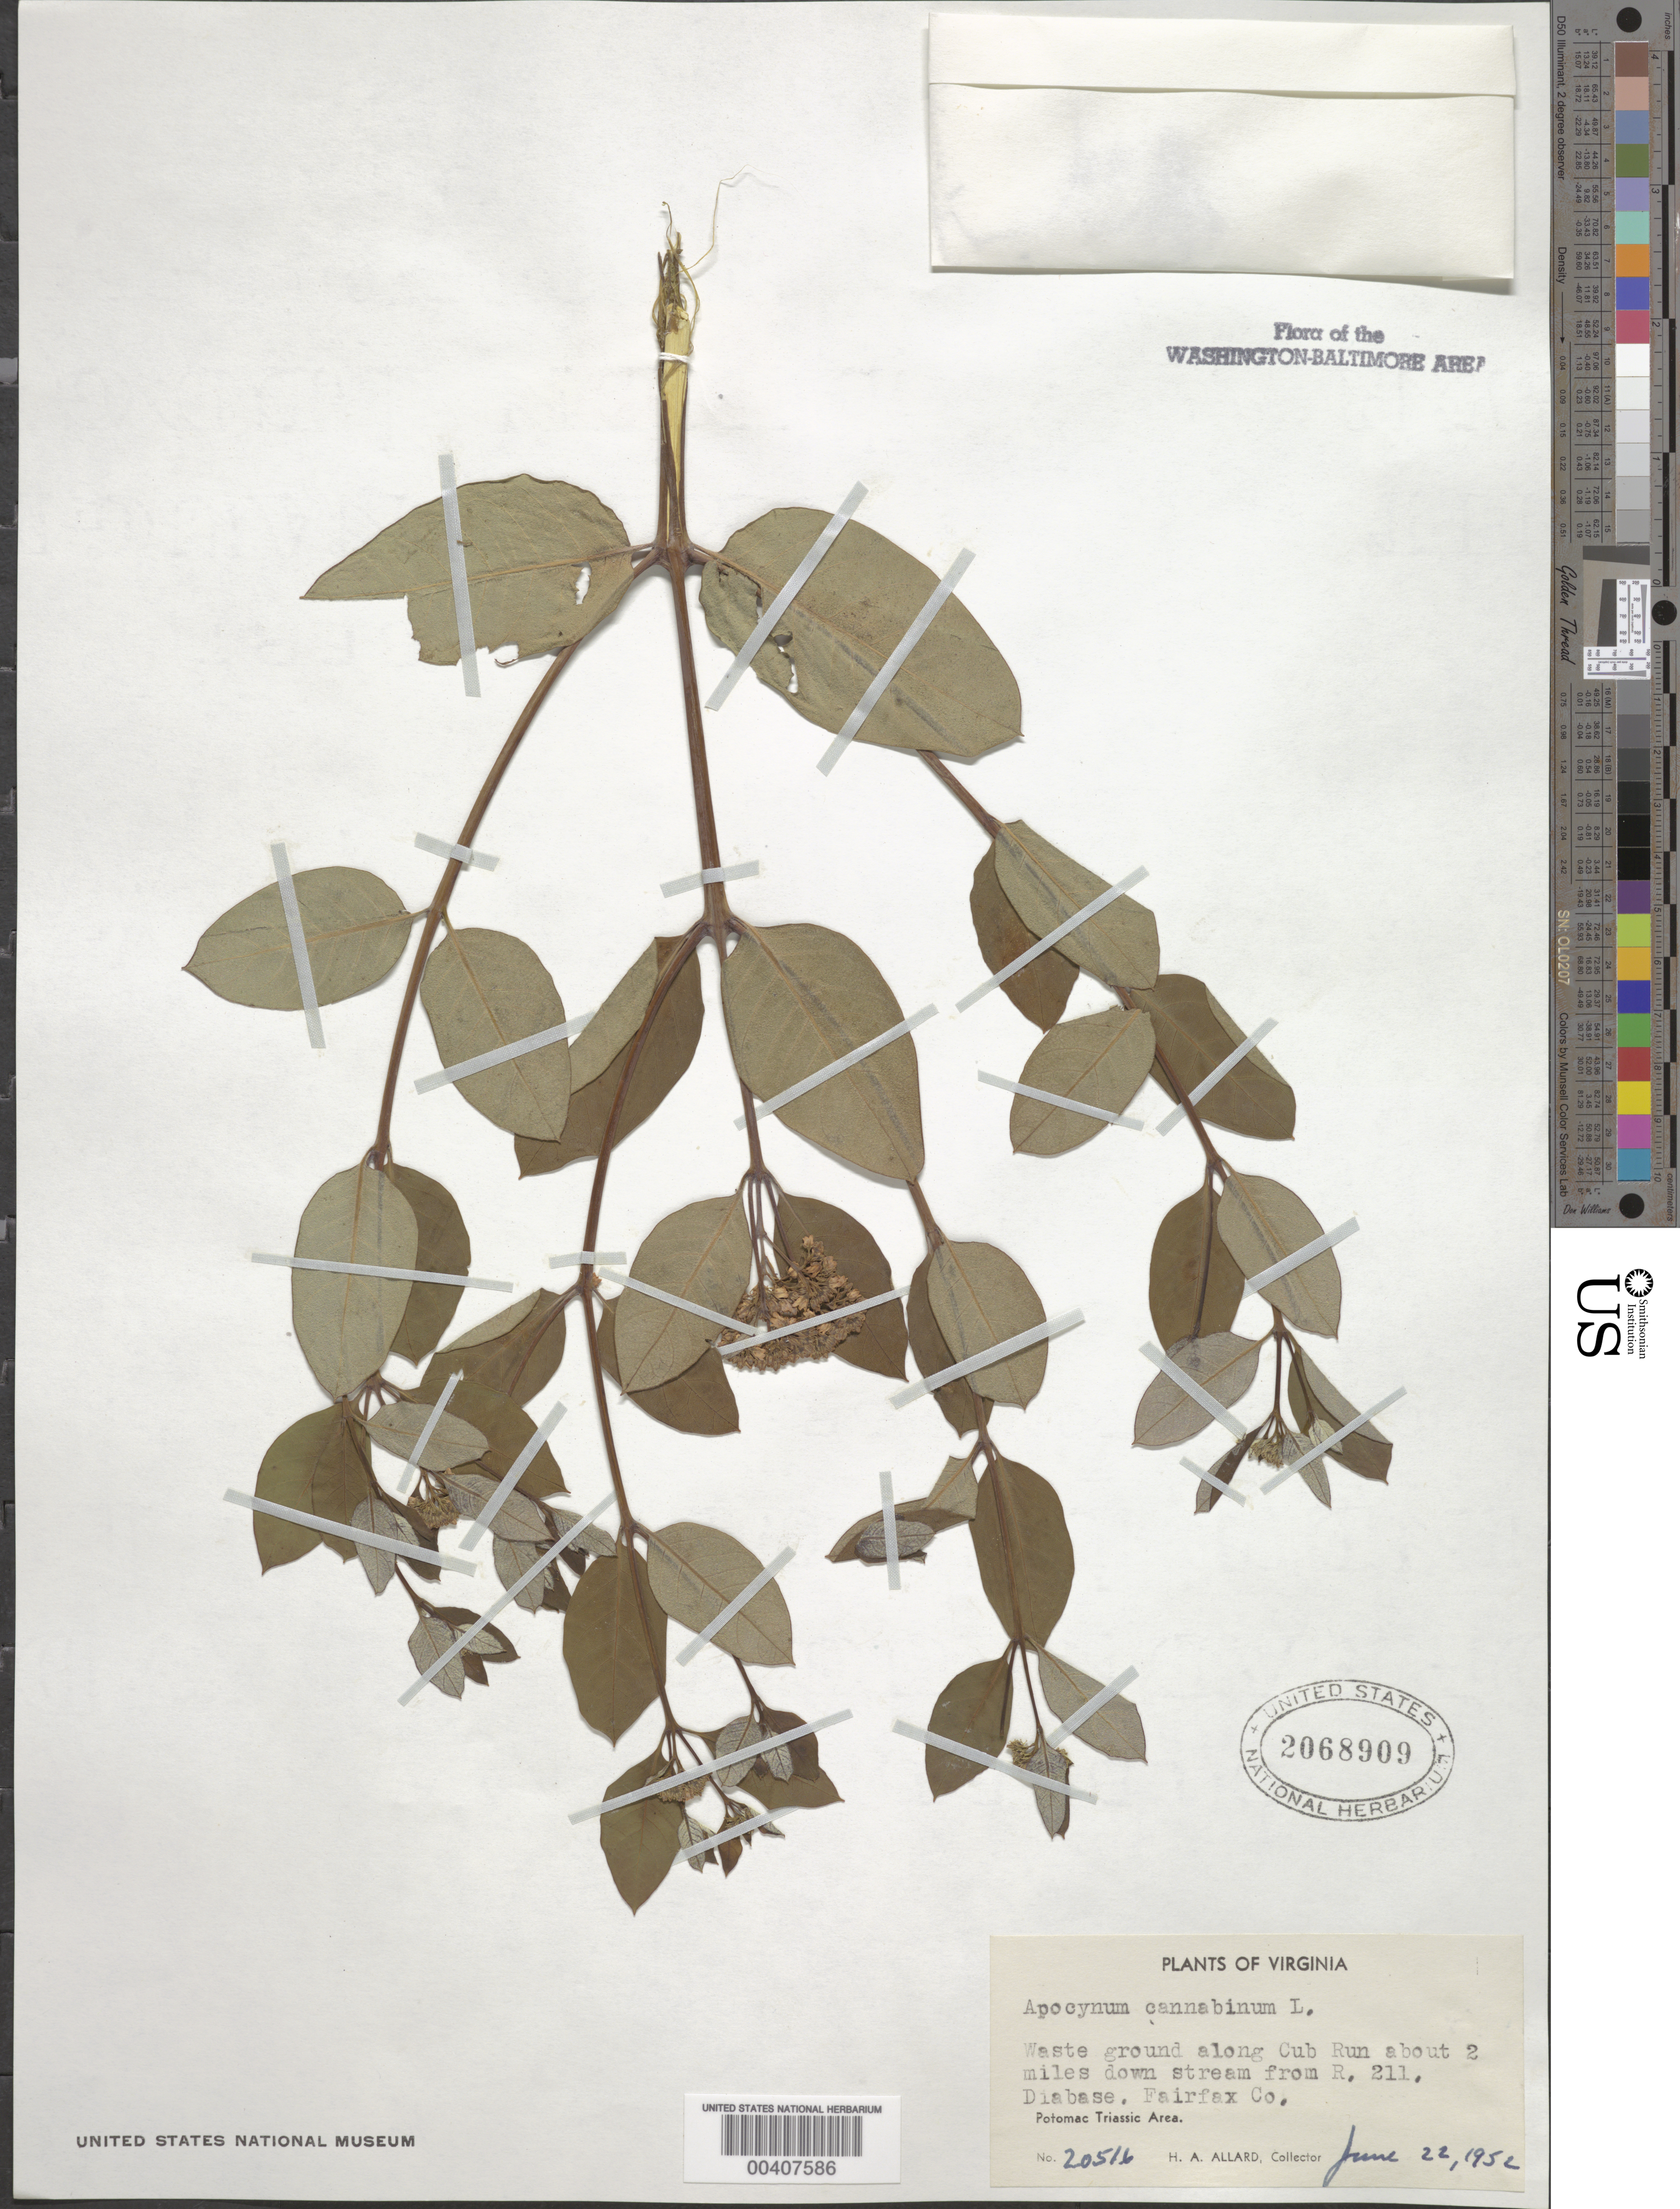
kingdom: Plantae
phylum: Tracheophyta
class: Magnoliopsida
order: Gentianales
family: Apocynaceae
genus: Apocynum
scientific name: Apocynum cannabinum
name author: L.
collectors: H. A. Allard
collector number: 20516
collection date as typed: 22 Jun 1952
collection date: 1952-06-22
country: United States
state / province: Virginia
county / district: Fairfax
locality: Cub Run downstream from Route 211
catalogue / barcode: US 2068909